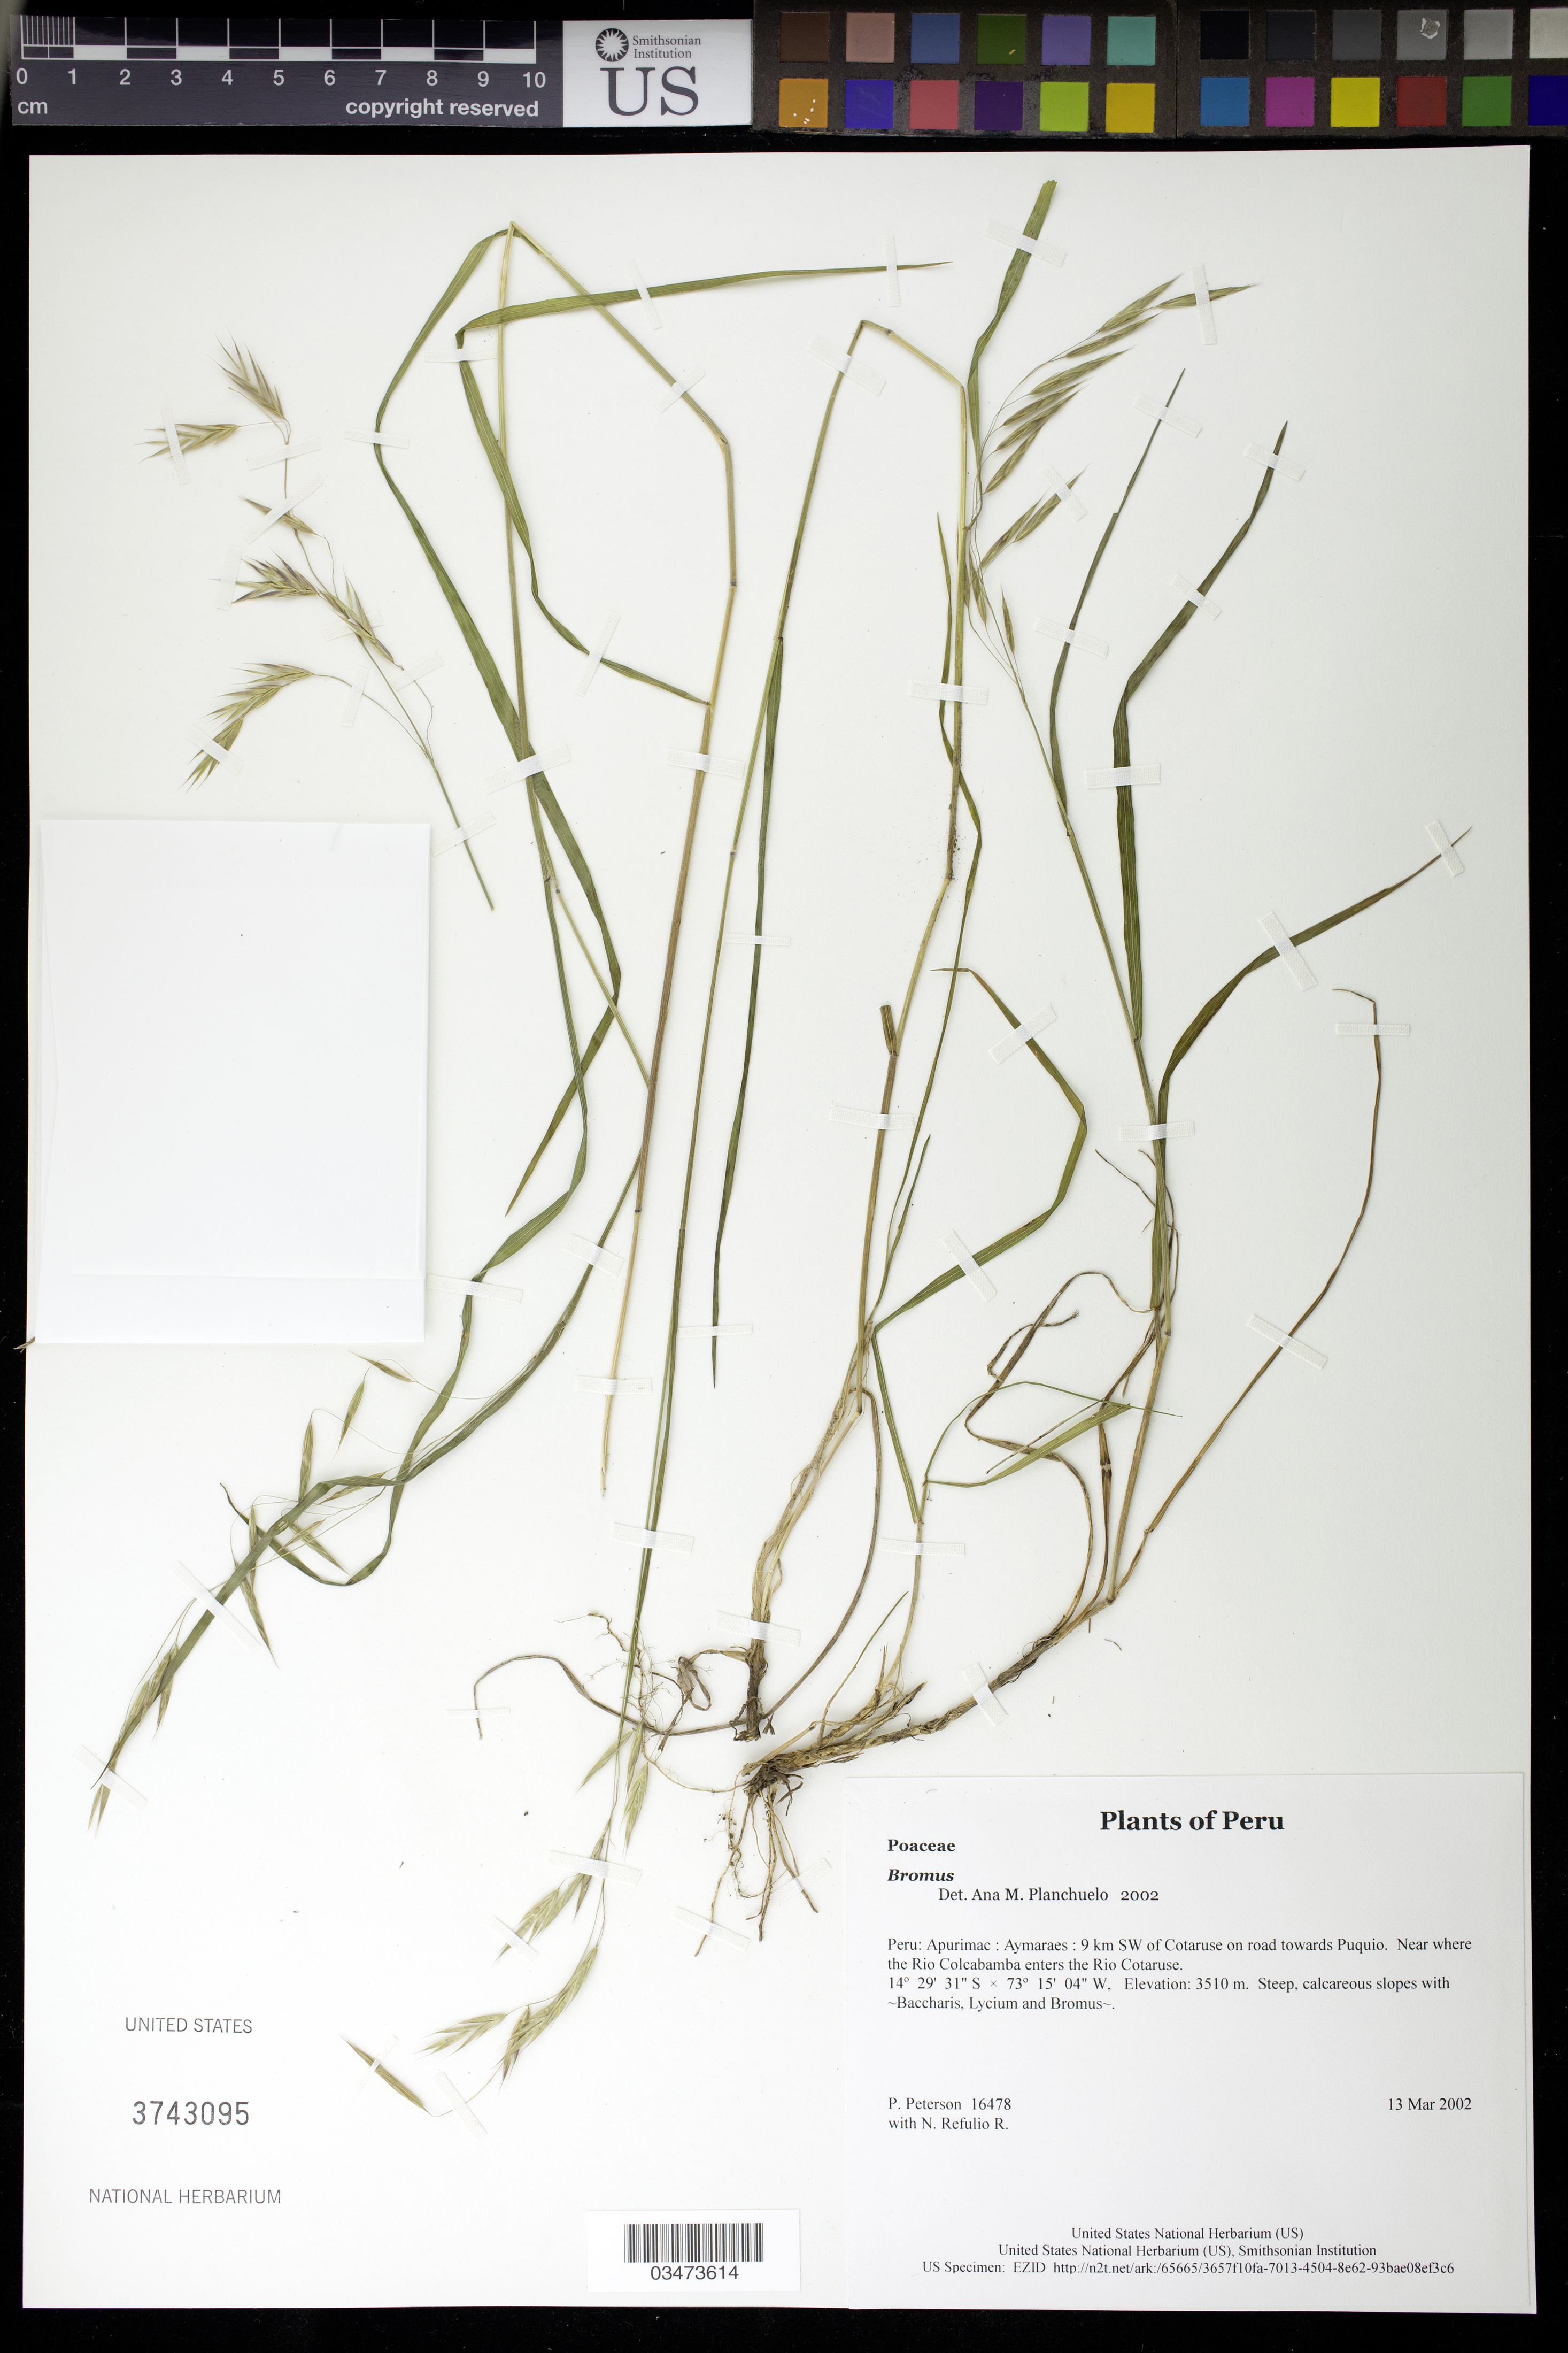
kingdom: Plantae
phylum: Tracheophyta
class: Liliopsida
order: Poales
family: Poaceae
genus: Bromus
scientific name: Bromus sp.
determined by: Planchuelo, A. M.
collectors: P. M. Peterson & N. Refulio-Rodríguez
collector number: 16478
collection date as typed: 13 Mar 2002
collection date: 2002-03-13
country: Peru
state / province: Apurímac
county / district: Aymaraes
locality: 9 km SW of Cotaruse on road towards Puquio. Near where the Rio Colcabamba enters the Rio Cotaruse.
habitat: Steep, calcareous slopes with ~Baccharis, Lycium and Bromus~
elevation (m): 3510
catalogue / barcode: US 3743095